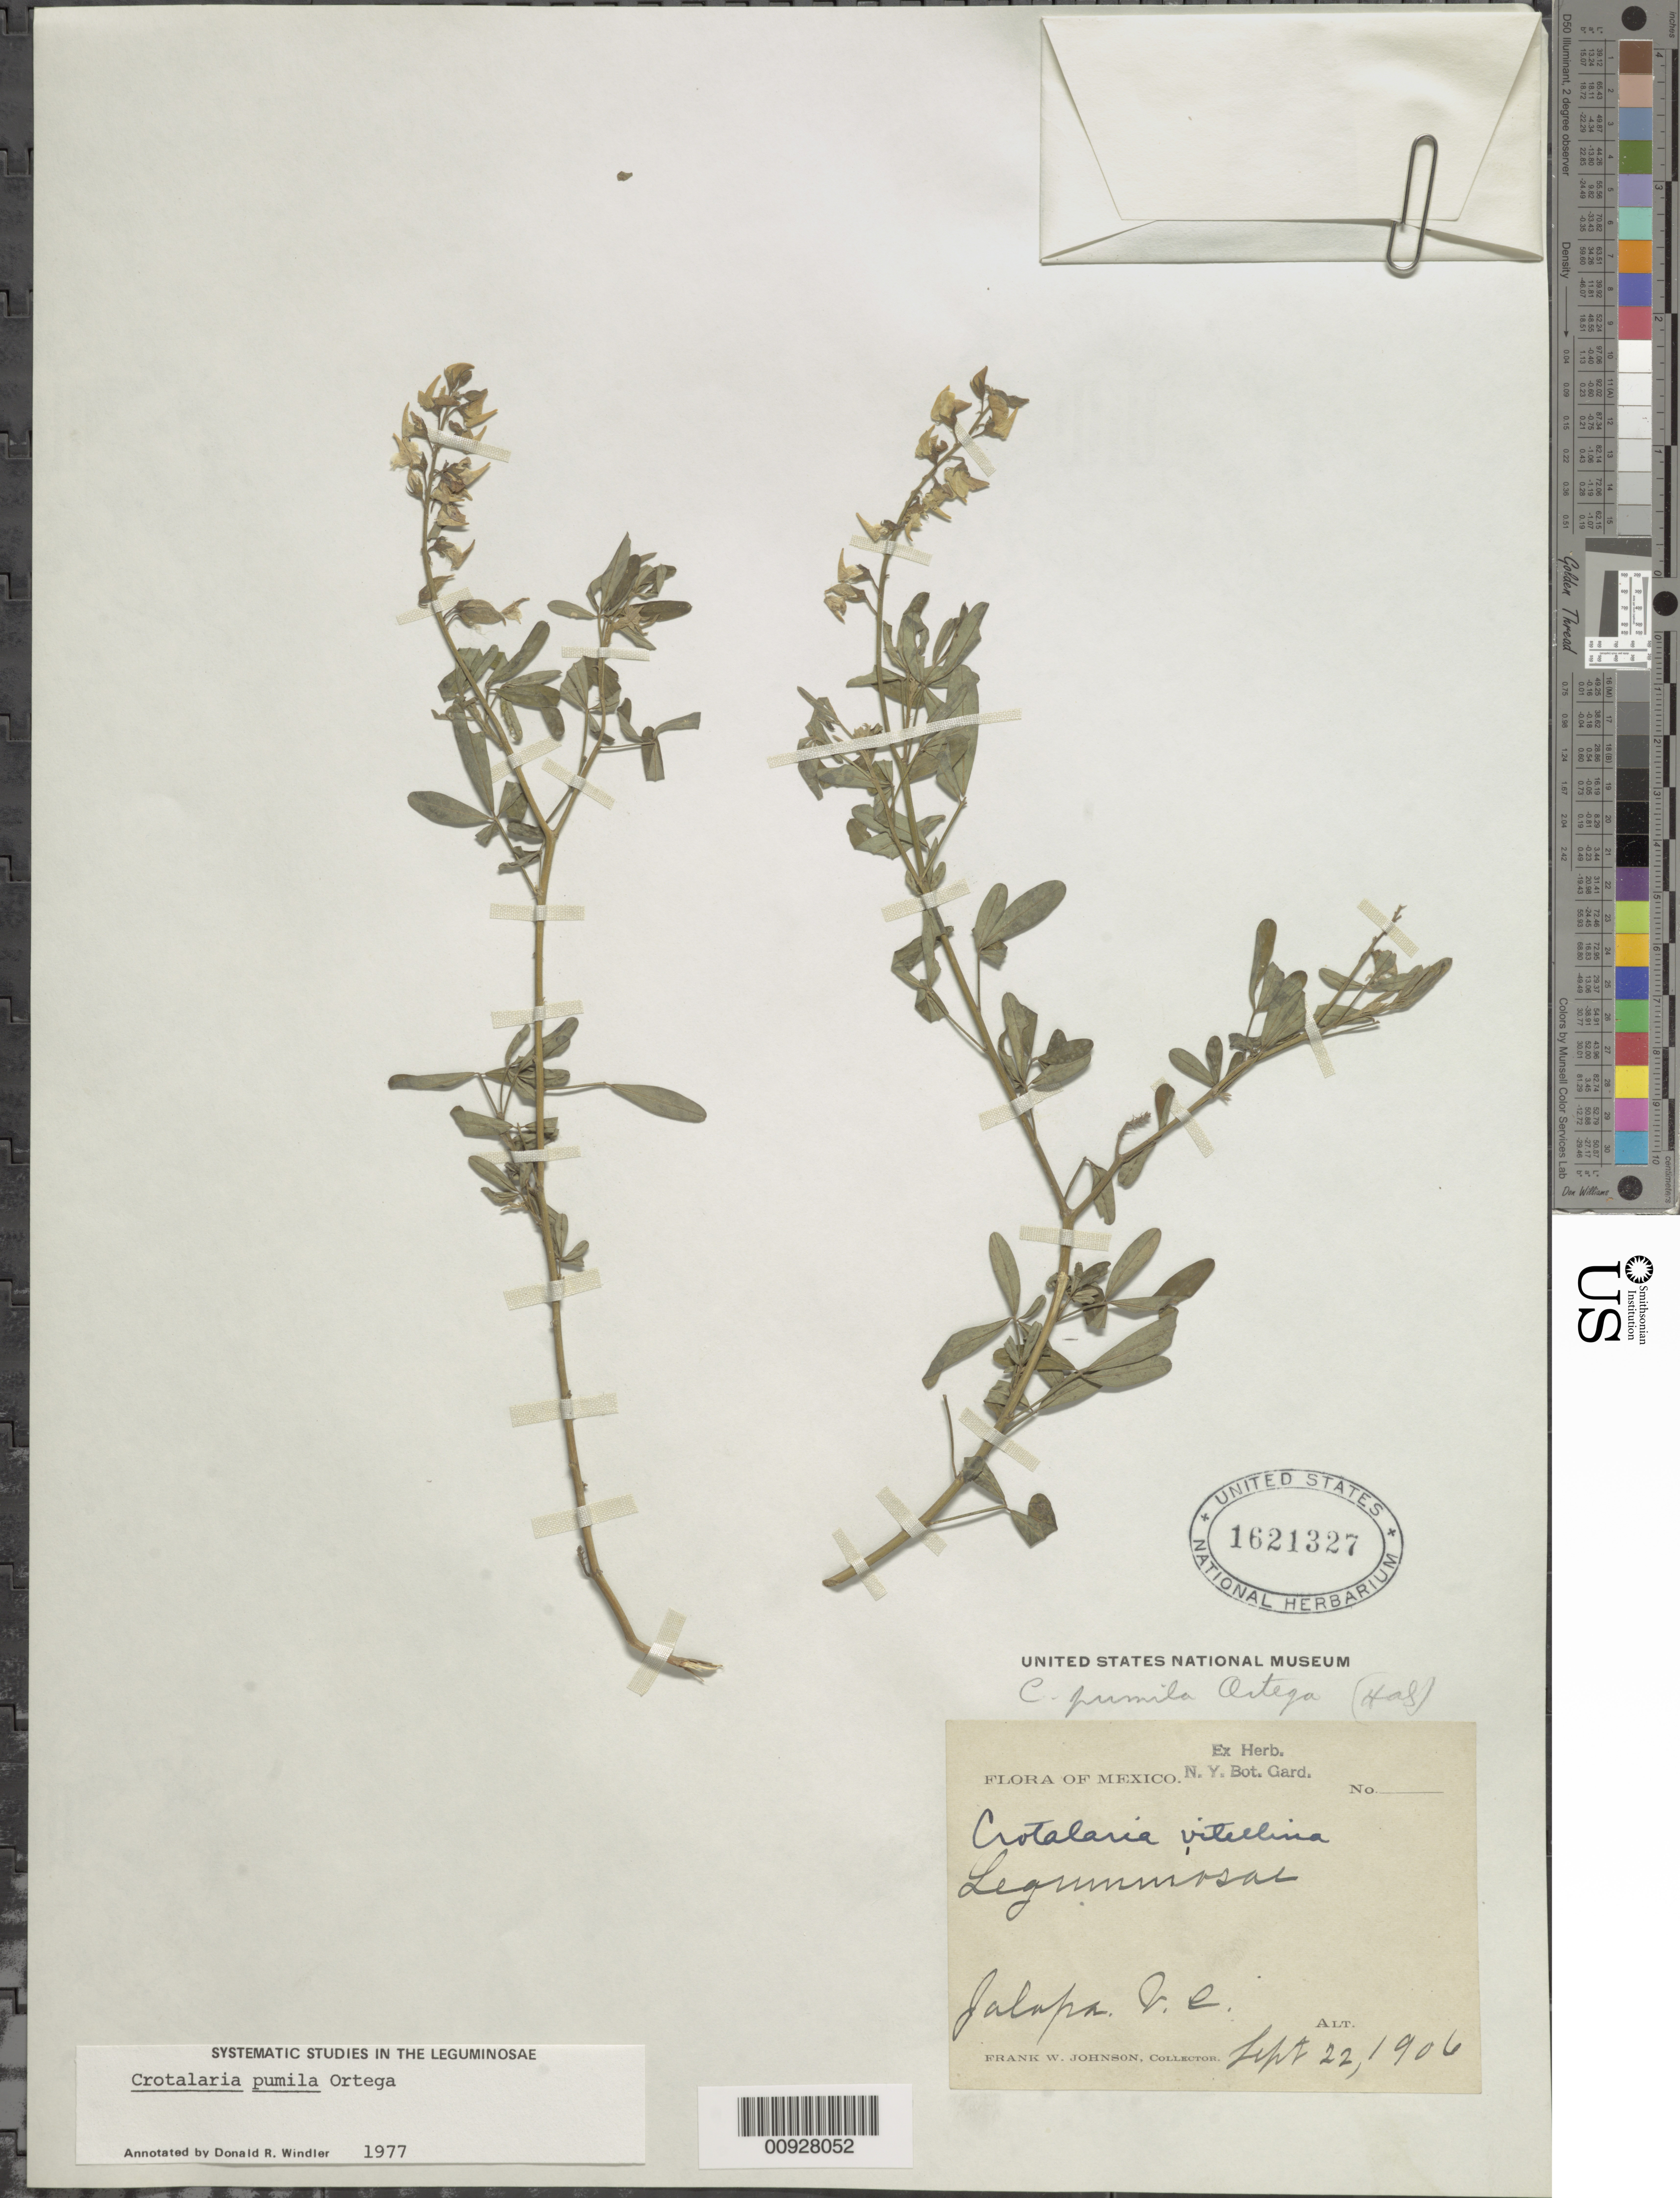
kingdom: Plantae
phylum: Tracheophyta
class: Magnoliopsida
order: Fabales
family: Fabaceae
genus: Crotalaria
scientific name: Crotalaria pumila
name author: Ortega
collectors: F. W. Johnson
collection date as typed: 22 Sep 1906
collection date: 1906-09-22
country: Mexico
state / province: Veracruz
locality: Jalapa, V.C.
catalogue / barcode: US 1621327